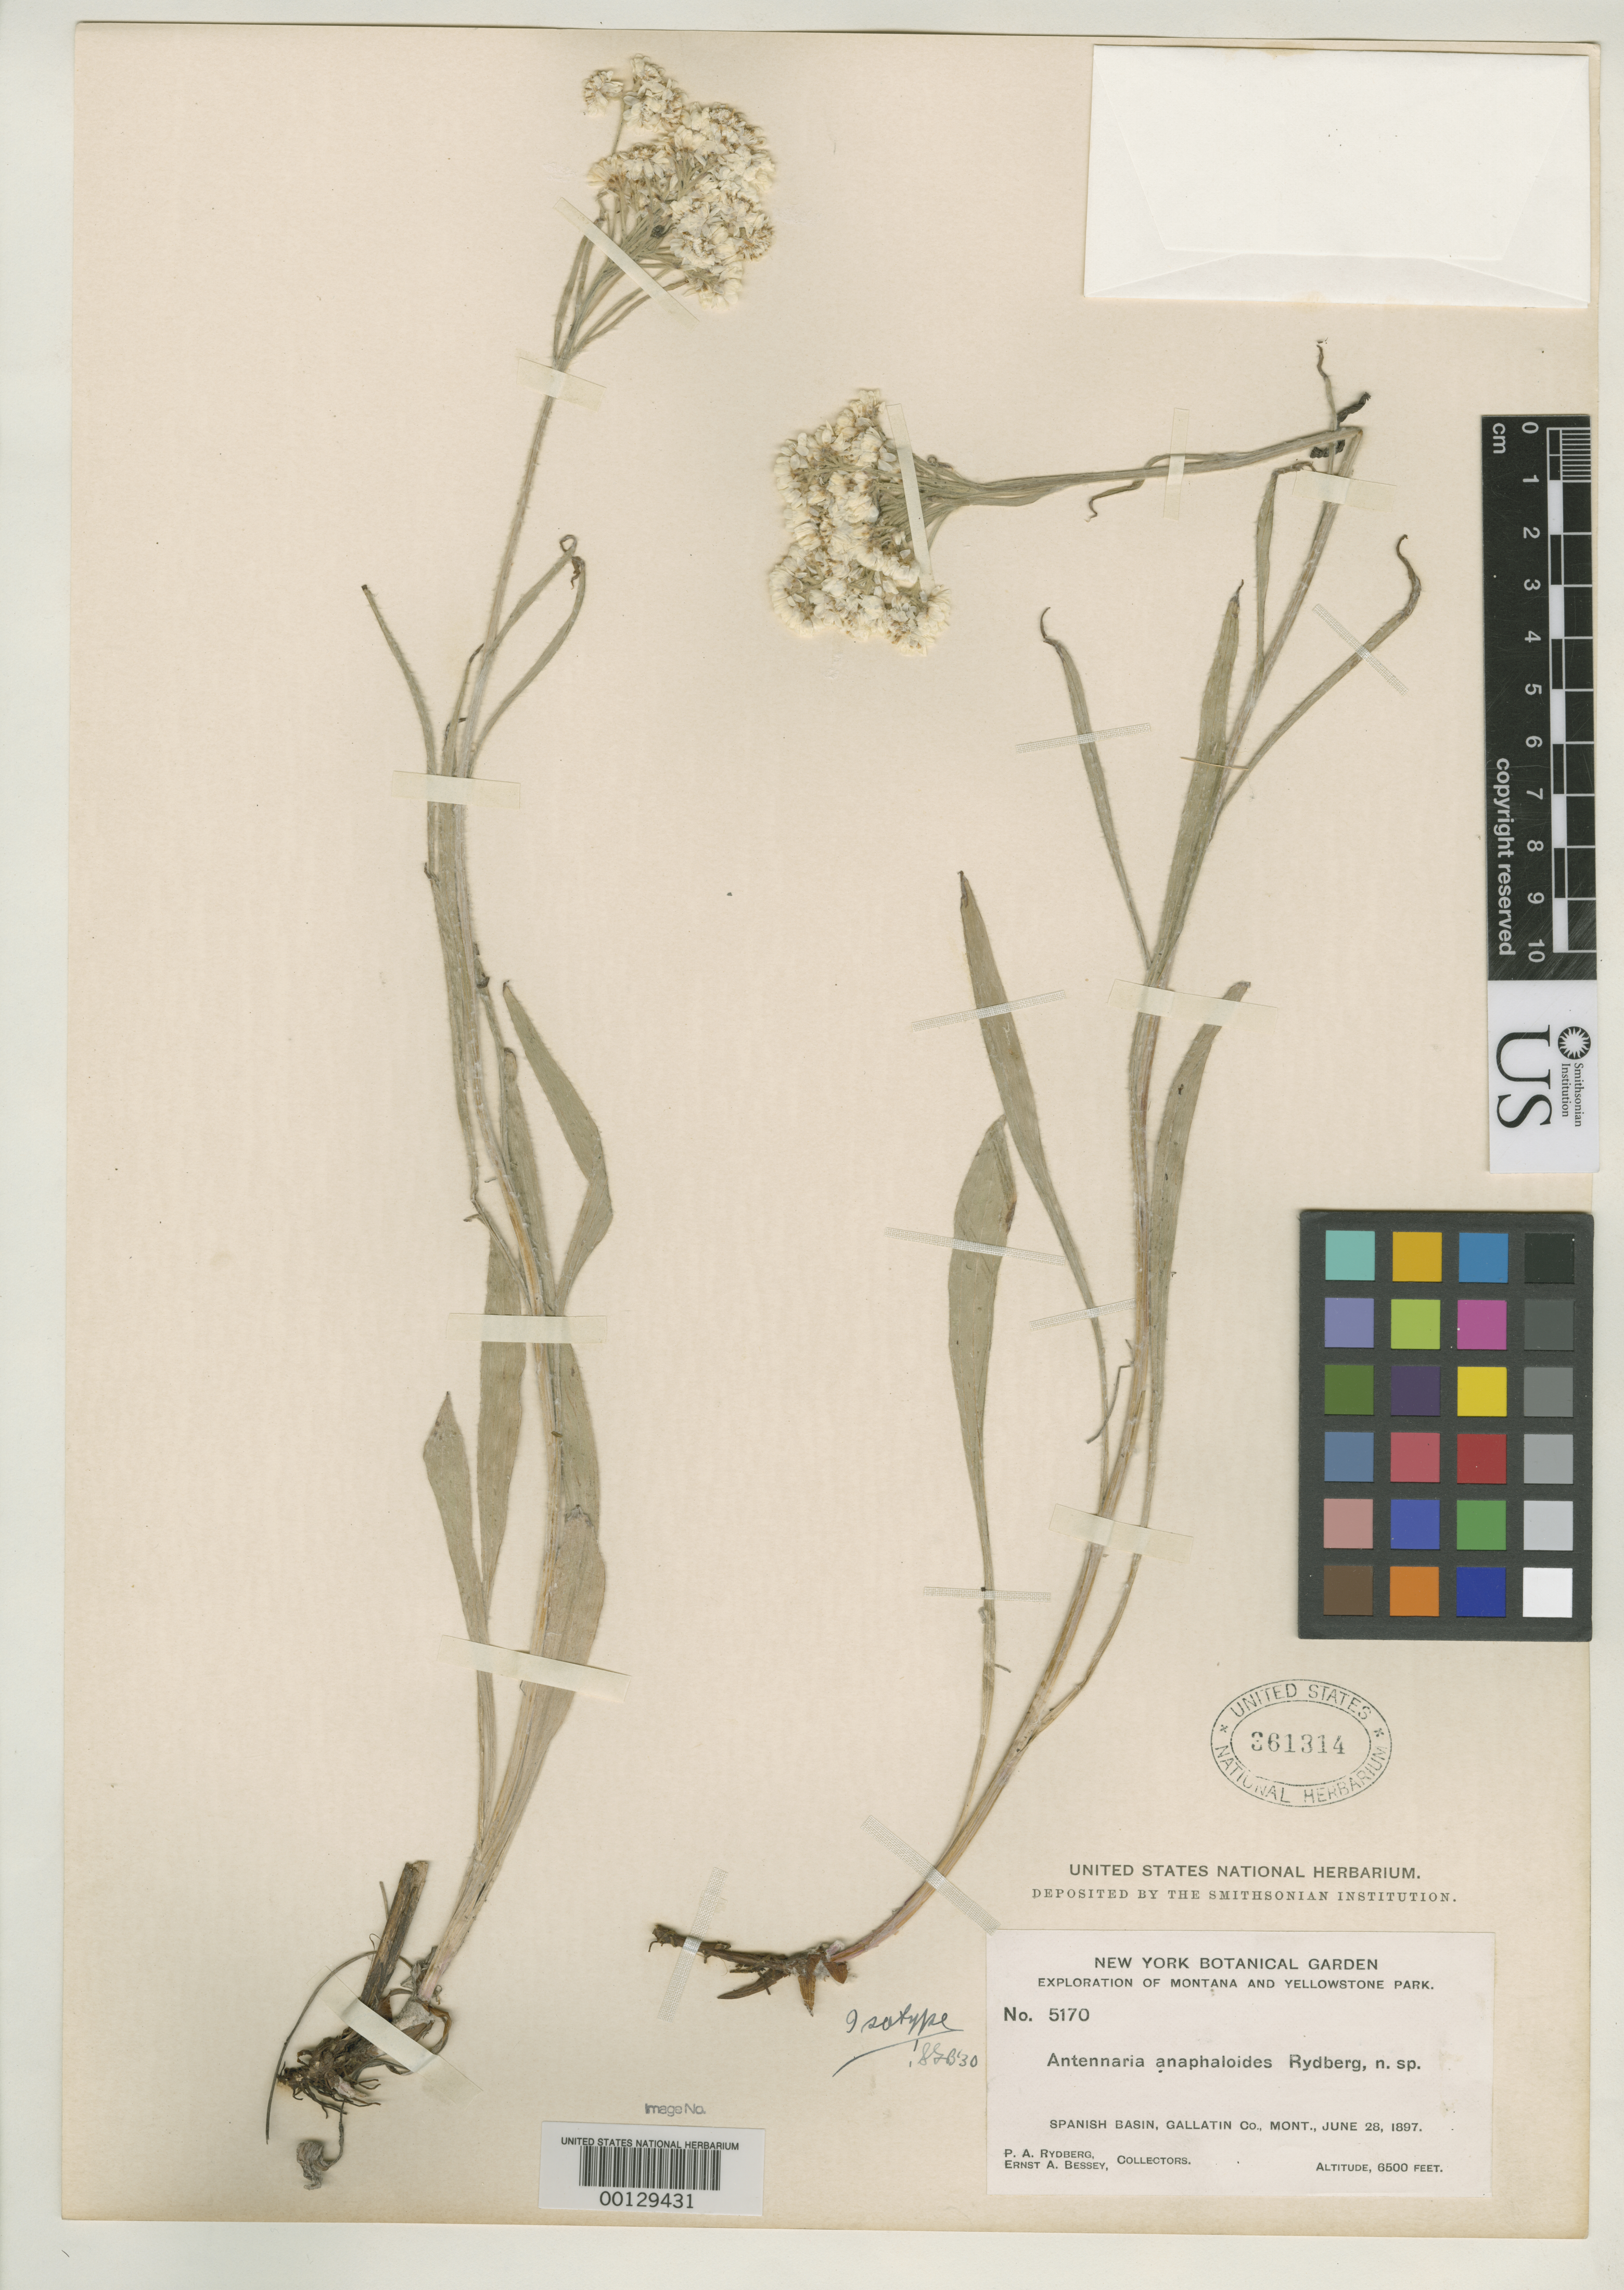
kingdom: Plantae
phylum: Tracheophyta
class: Magnoliopsida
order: Asterales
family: Asteraceae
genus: Antennaria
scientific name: Antennaria anaphaloides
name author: Rydb.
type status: Isotype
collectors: P. A. Rydberg & E. Bessey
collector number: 5170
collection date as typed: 28 Jun 1897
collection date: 1897-06-28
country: United States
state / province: Montana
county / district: Gallatin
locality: Spanish Basin.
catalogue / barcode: US 361314